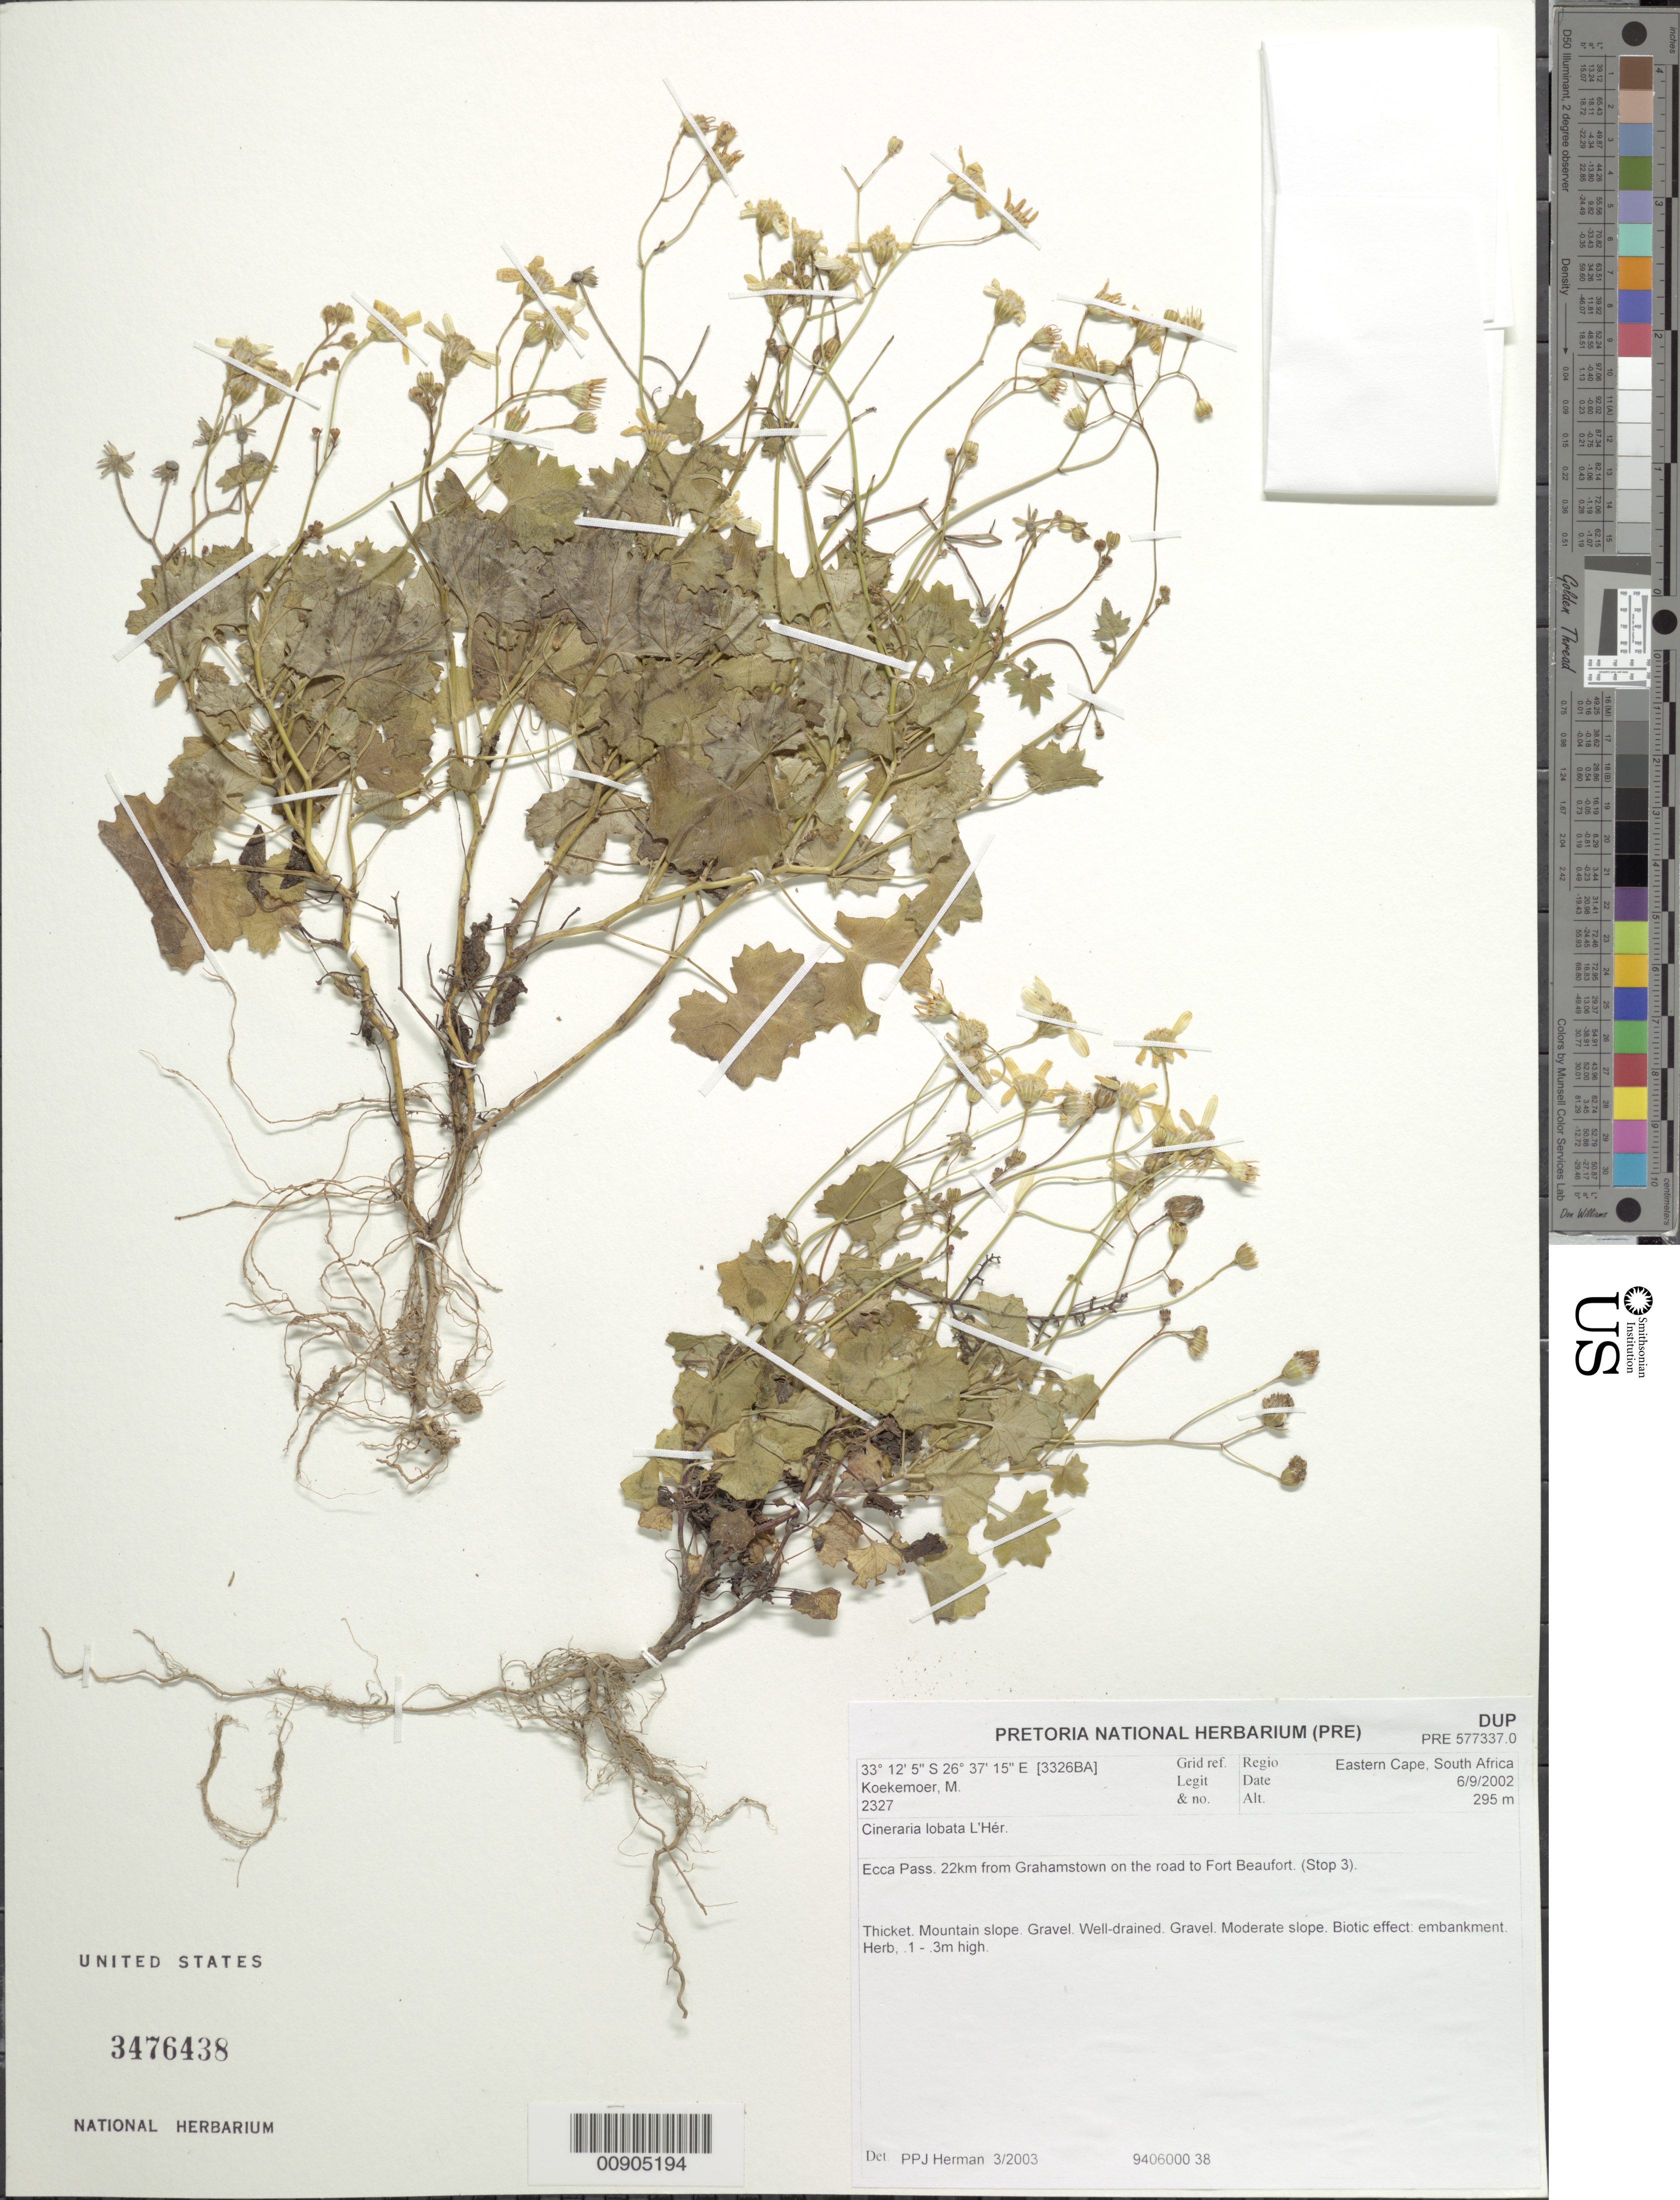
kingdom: Plantae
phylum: Tracheophyta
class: Magnoliopsida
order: Asterales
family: Asteraceae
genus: Cineraria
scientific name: Cineraria lobata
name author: L'Hér.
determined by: Herman, P. P. J.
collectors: M. Koekemoer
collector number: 2327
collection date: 2002-09-06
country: South Africa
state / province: Eastern Cape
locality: Ecca Pass, 22 km from Grahamstown, on R67 to Fort Beaufort (Stop 3)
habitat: Thicket, mountain slope, gravel, well-drained, moderate slope, embankment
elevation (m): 295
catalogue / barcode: US 3476438